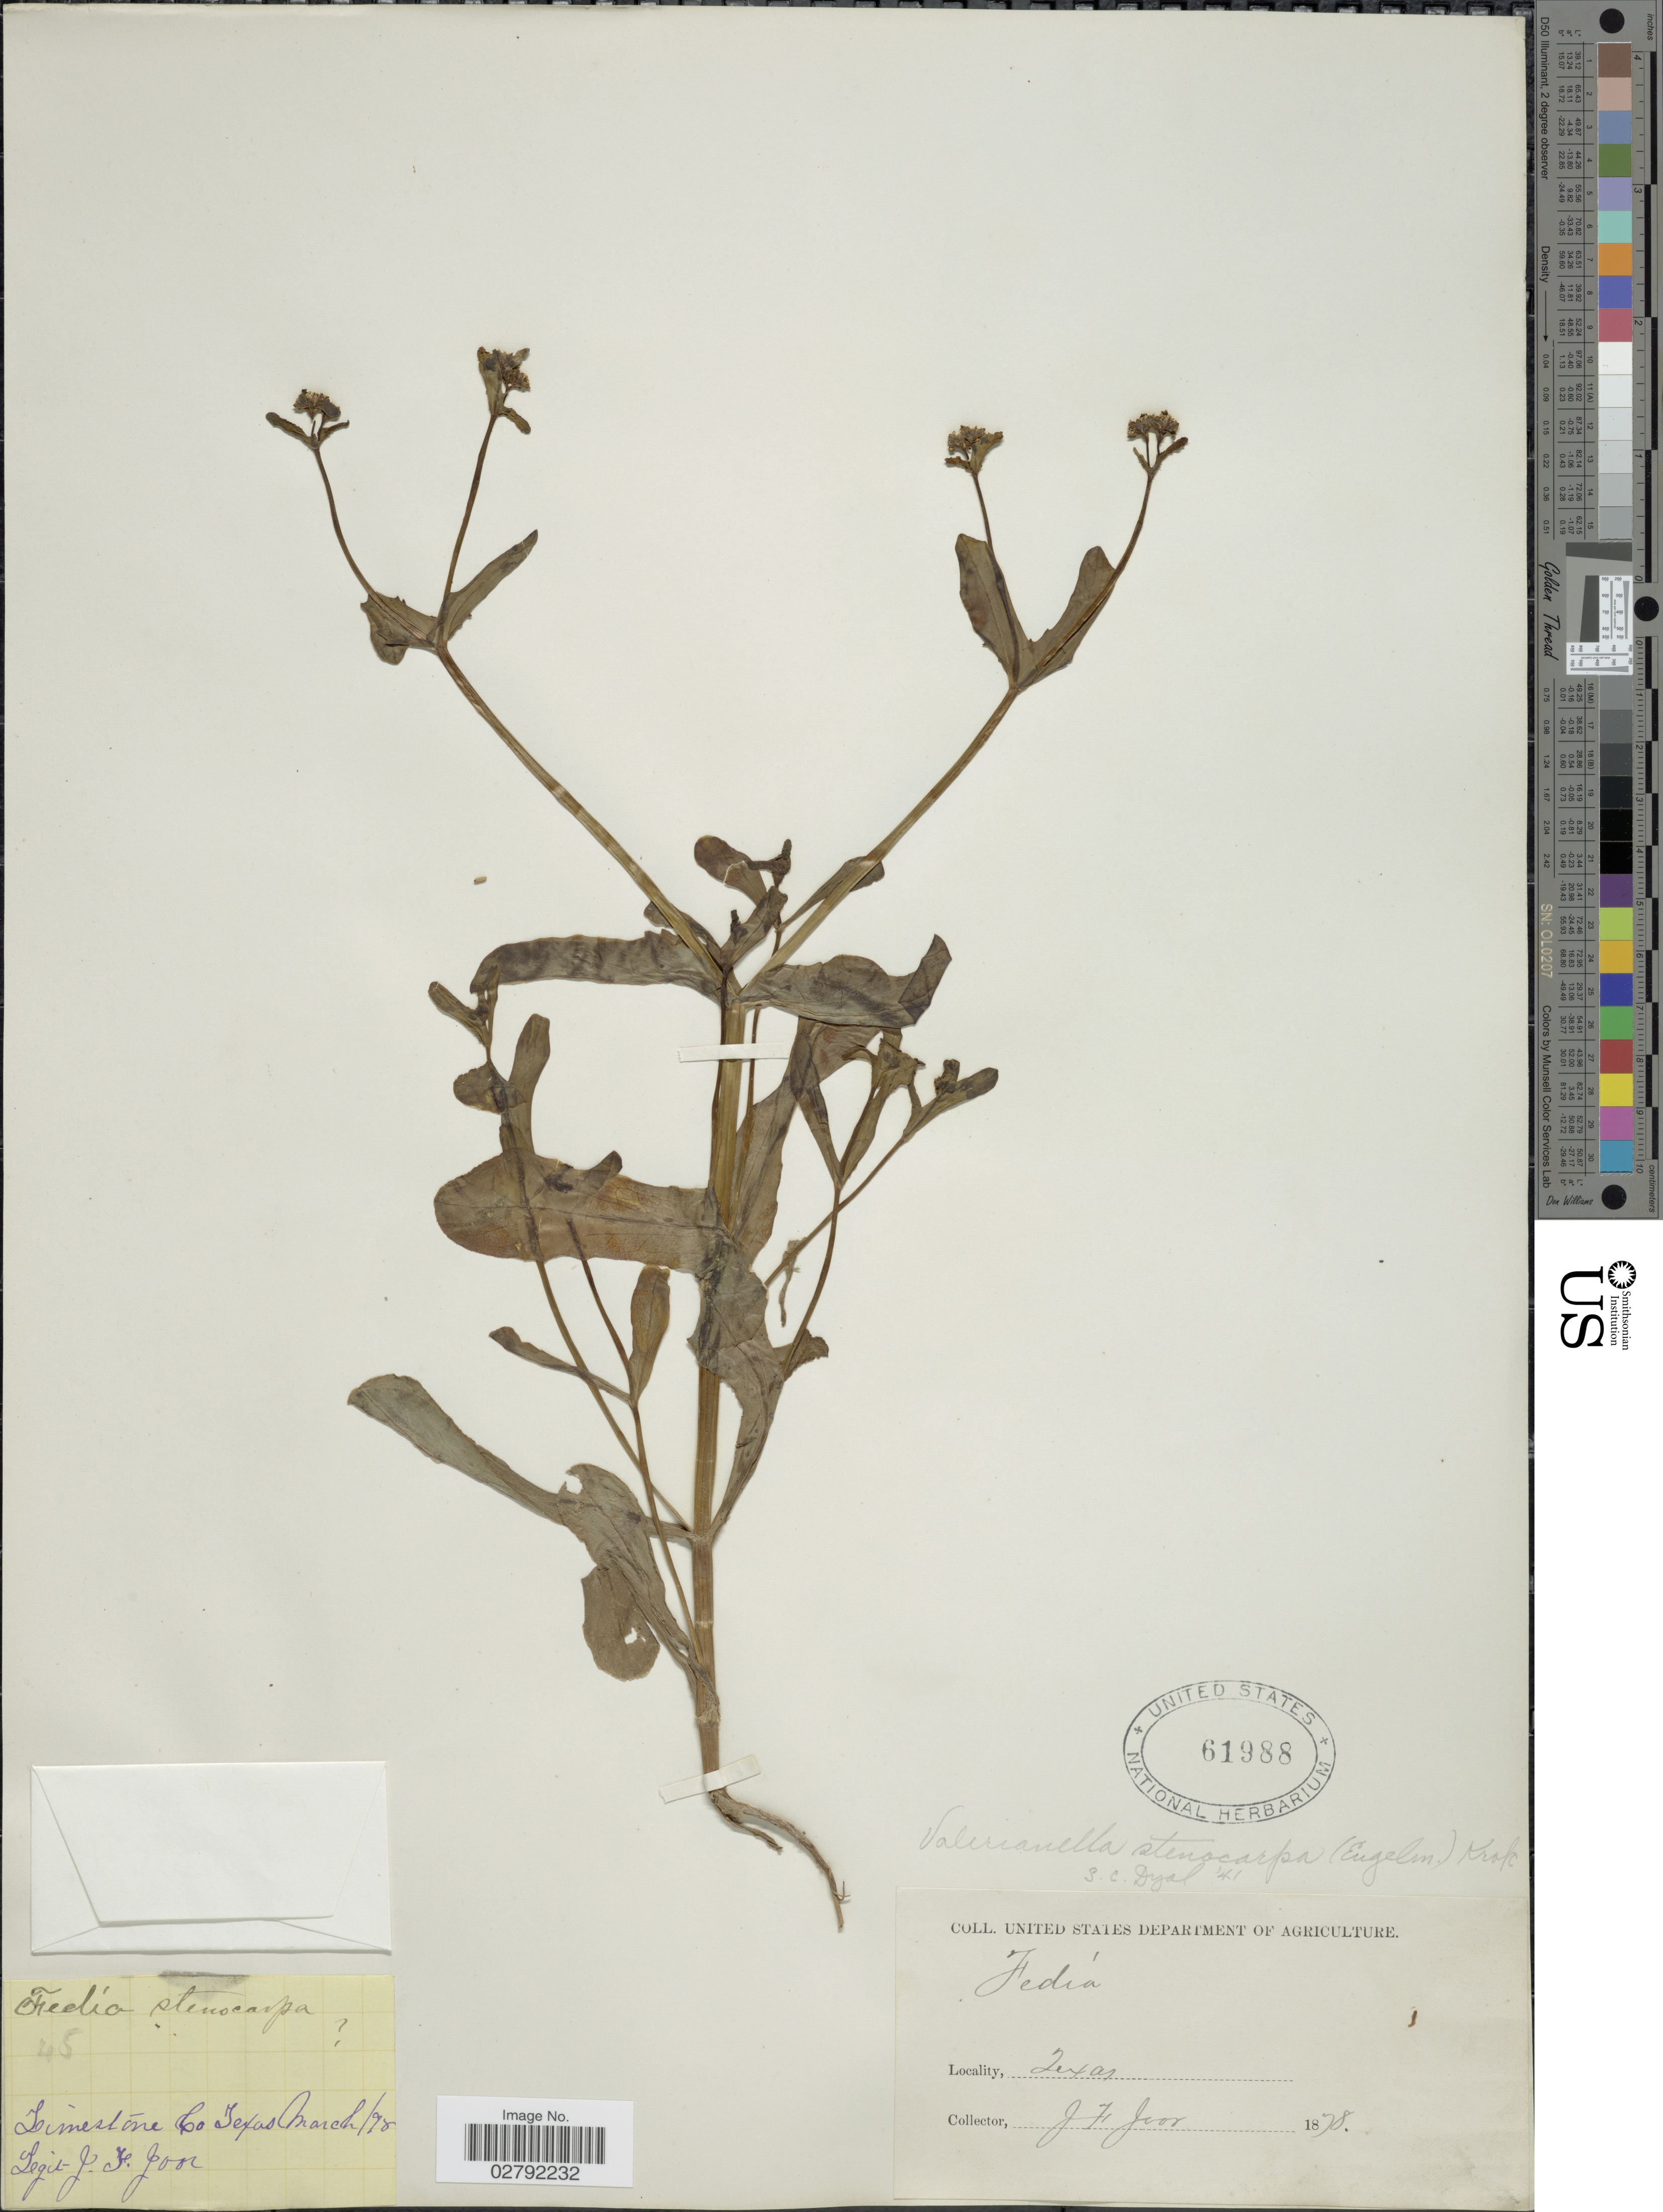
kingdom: Plantae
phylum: Tracheophyta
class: Magnoliopsida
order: Dipsacales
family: Caprifoliaceae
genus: Valerianella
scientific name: Valerianella stenocarpa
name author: (Engelm. ex A. Gray) Krok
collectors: J. F. Joor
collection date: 1878-03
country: United States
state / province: Texas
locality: Limestone Co.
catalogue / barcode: US 61988